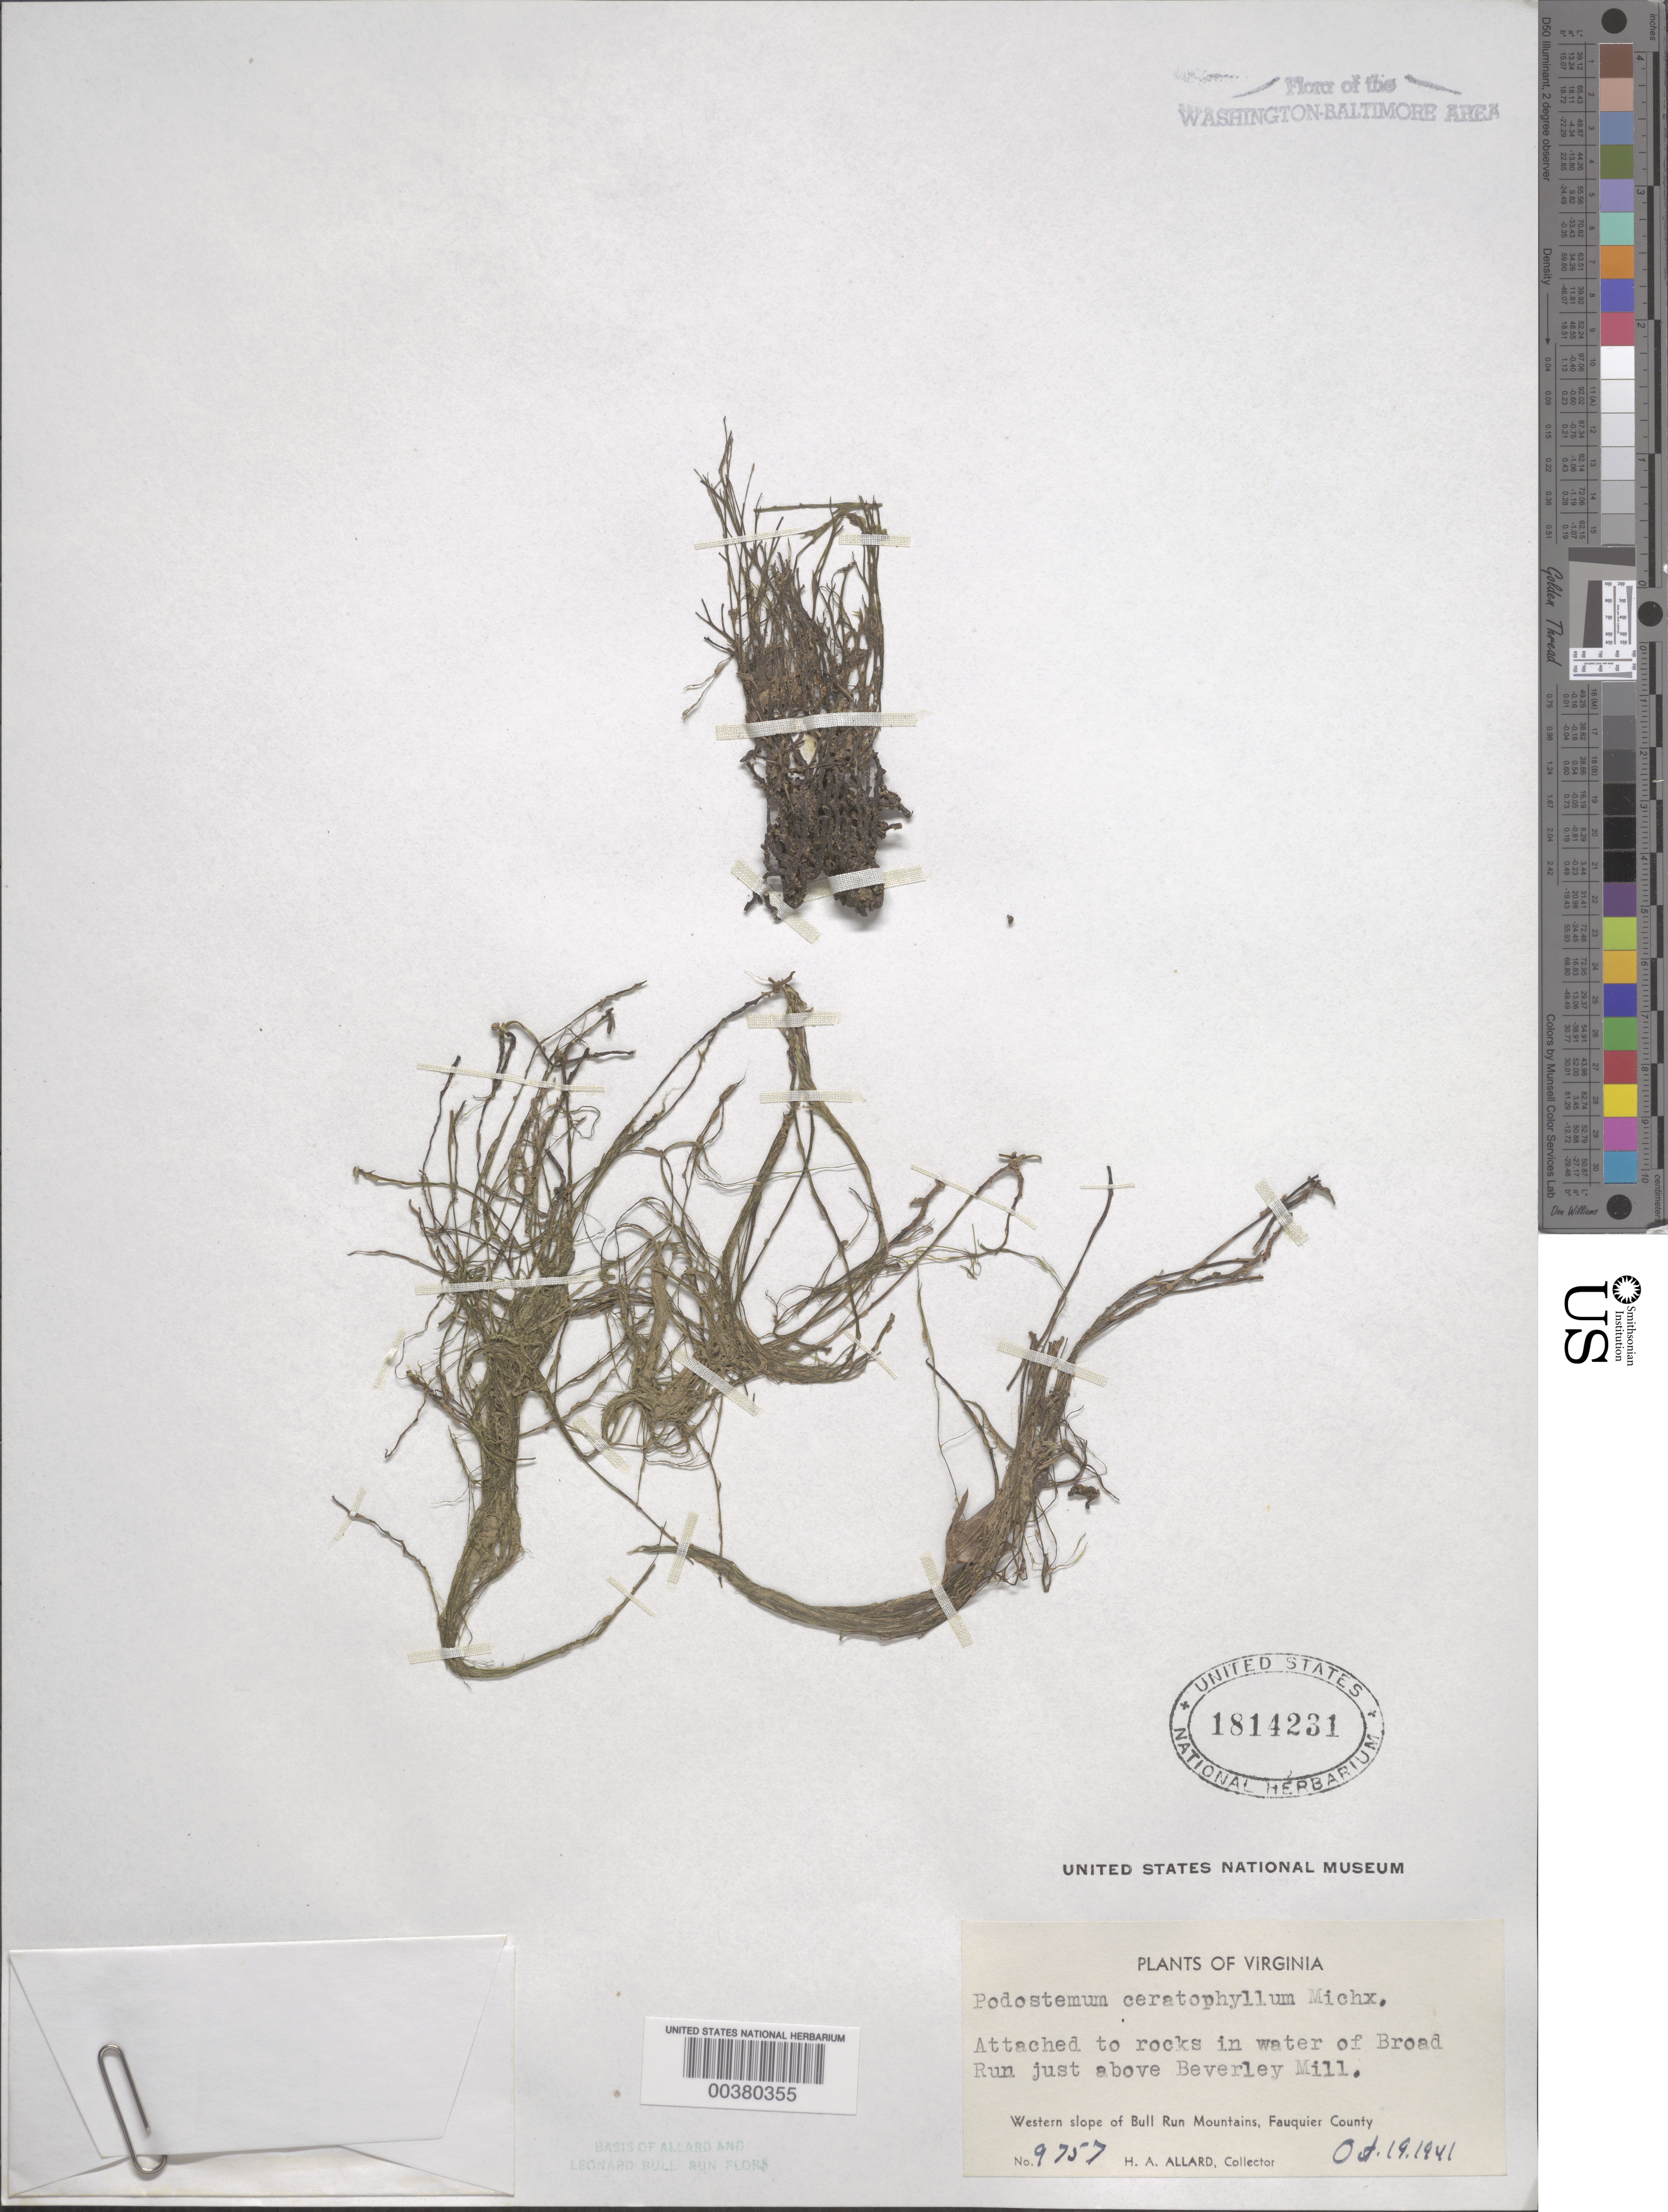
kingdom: Plantae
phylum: Tracheophyta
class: Magnoliopsida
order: Malpighiales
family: Podostemaceae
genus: Podostemum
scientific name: Podostemum ceratophylllum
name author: Michx.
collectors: H. A. Allard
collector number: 9757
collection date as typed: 19 Oct 1941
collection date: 1941-10-19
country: United States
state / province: Virginia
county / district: Fauquier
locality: Broad Run above Beverley Mill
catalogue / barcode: US 1814231